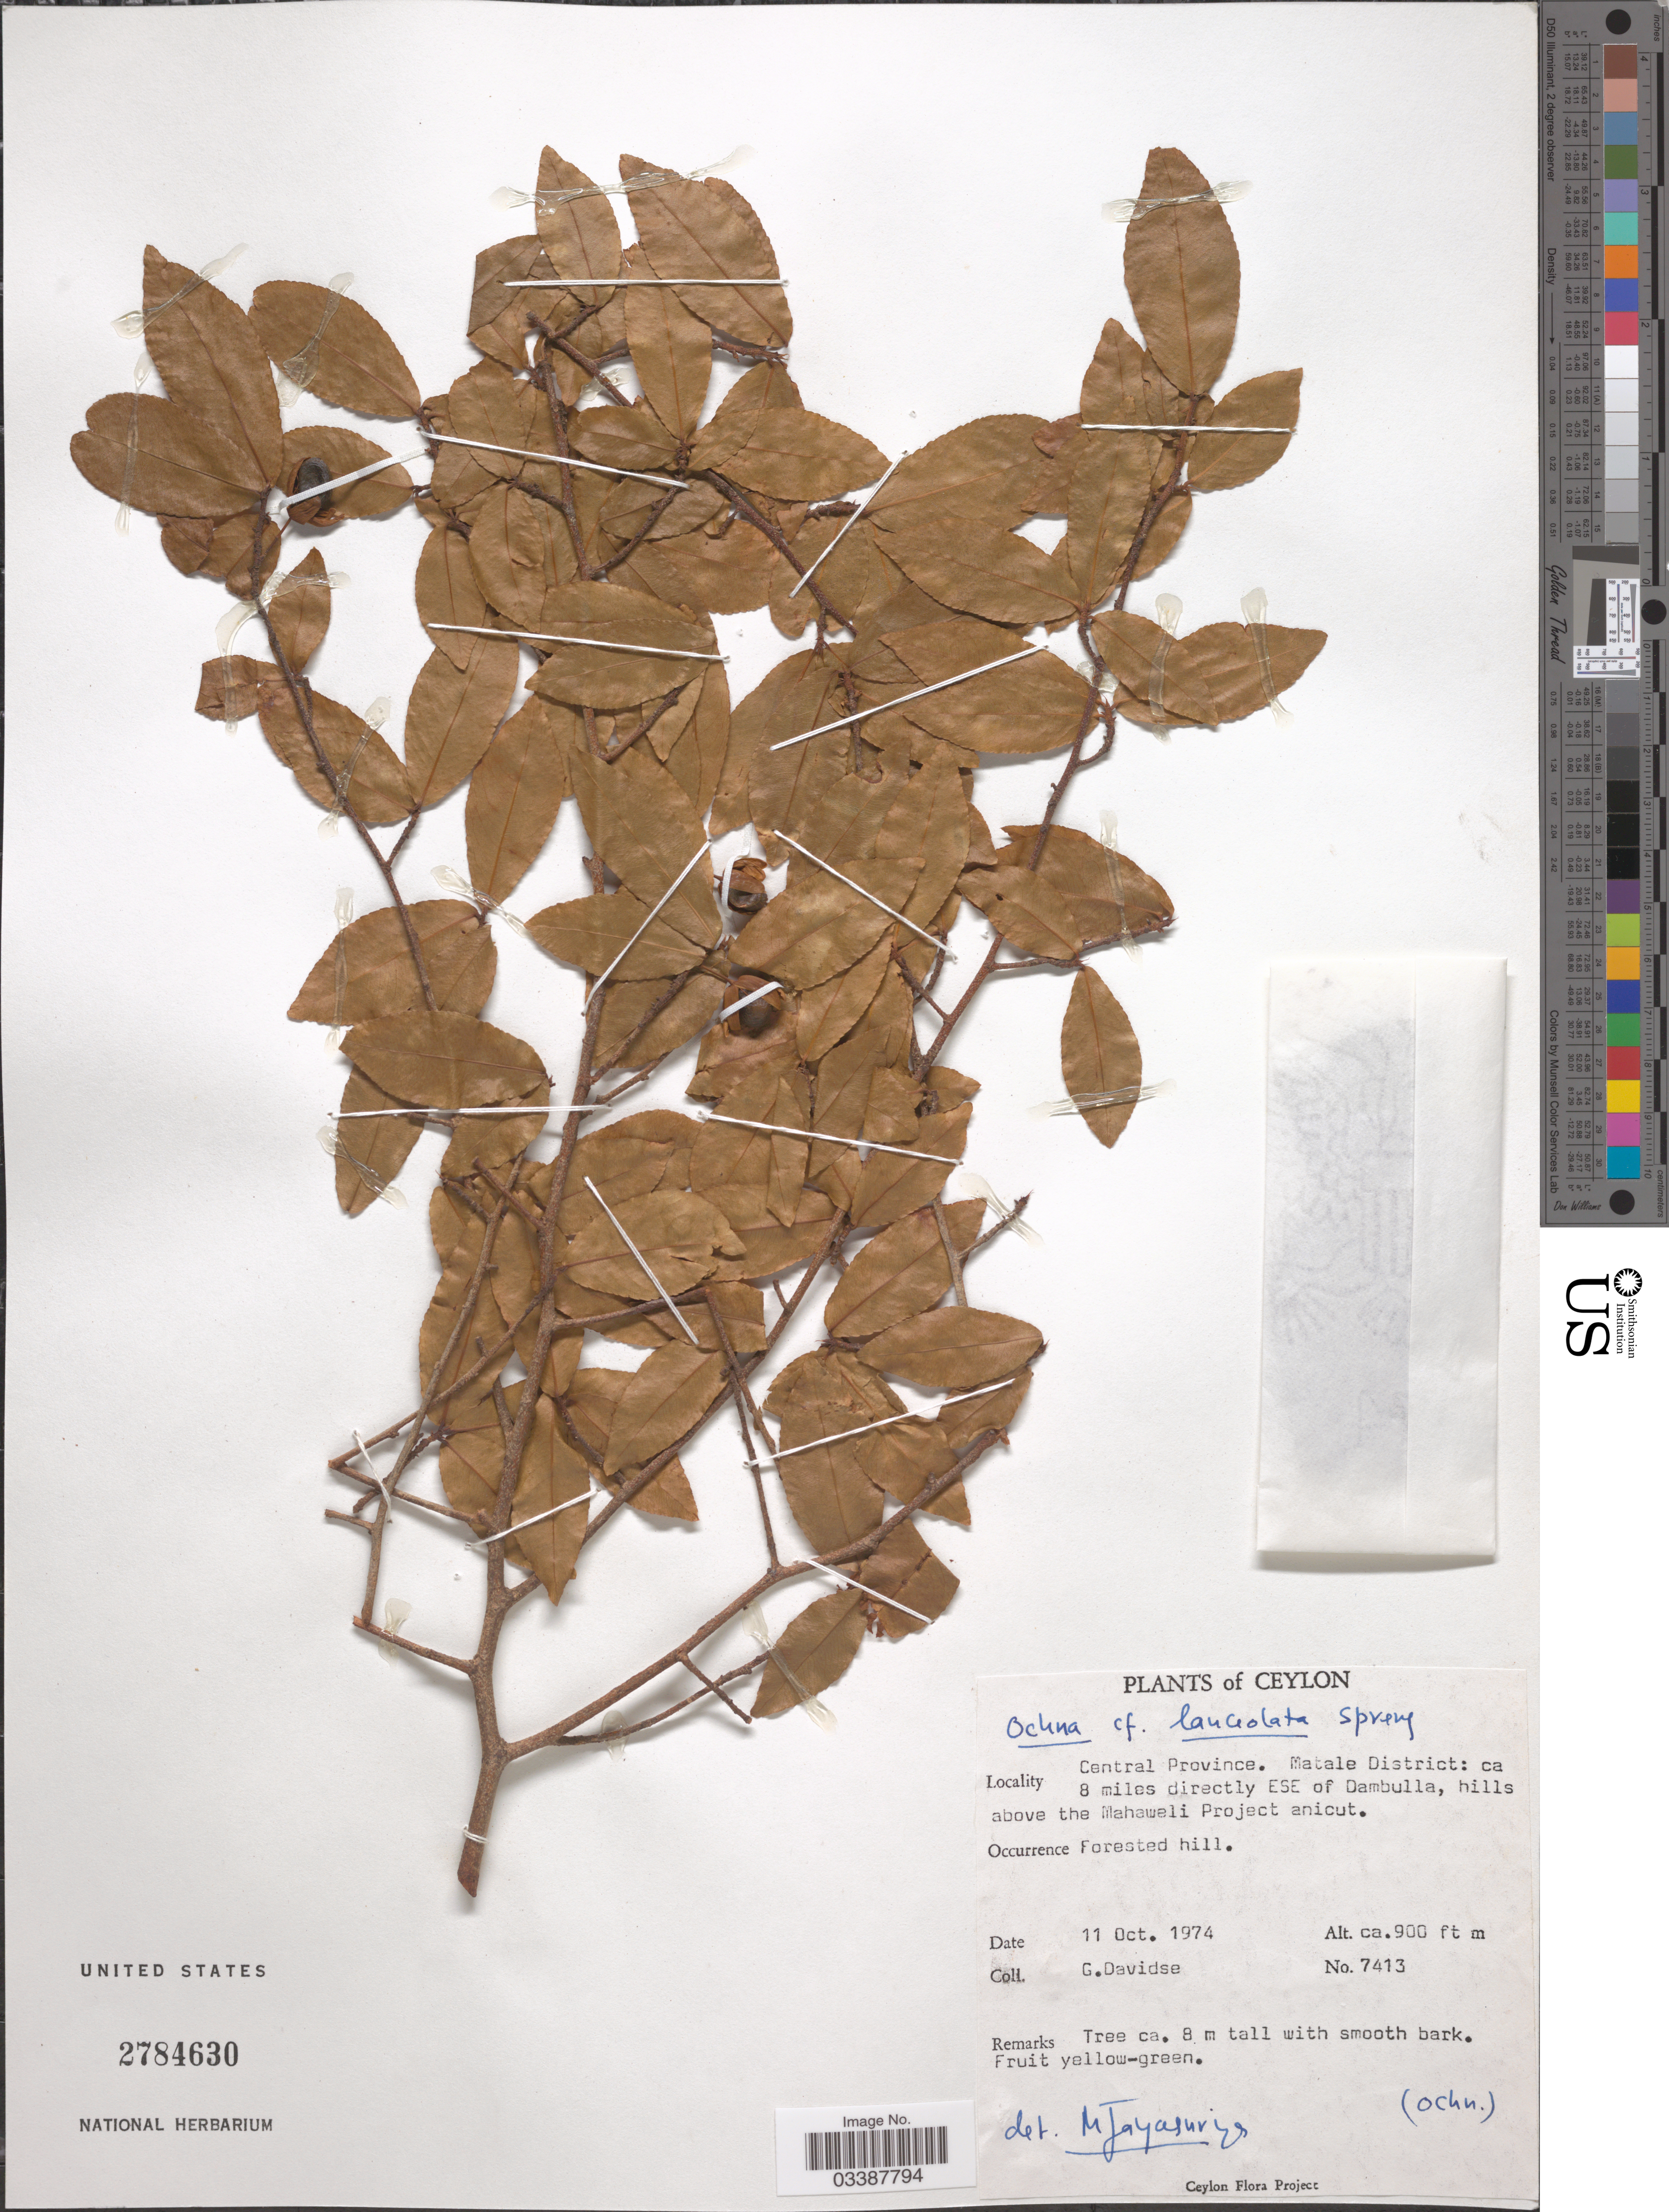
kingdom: Plantae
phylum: Tracheophyta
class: Magnoliopsida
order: Malpighiales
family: Ochnaceae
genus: Ochna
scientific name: Ochna lanceolata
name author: Spreng.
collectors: G. Davidse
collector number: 7413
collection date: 1974-10-11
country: Sri Lanka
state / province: Central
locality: Ceylon. Matale District: ca 8 miles directly ESE of Dambulla, hills above the Mahaweli Project anicut.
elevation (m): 274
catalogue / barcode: US 2784630